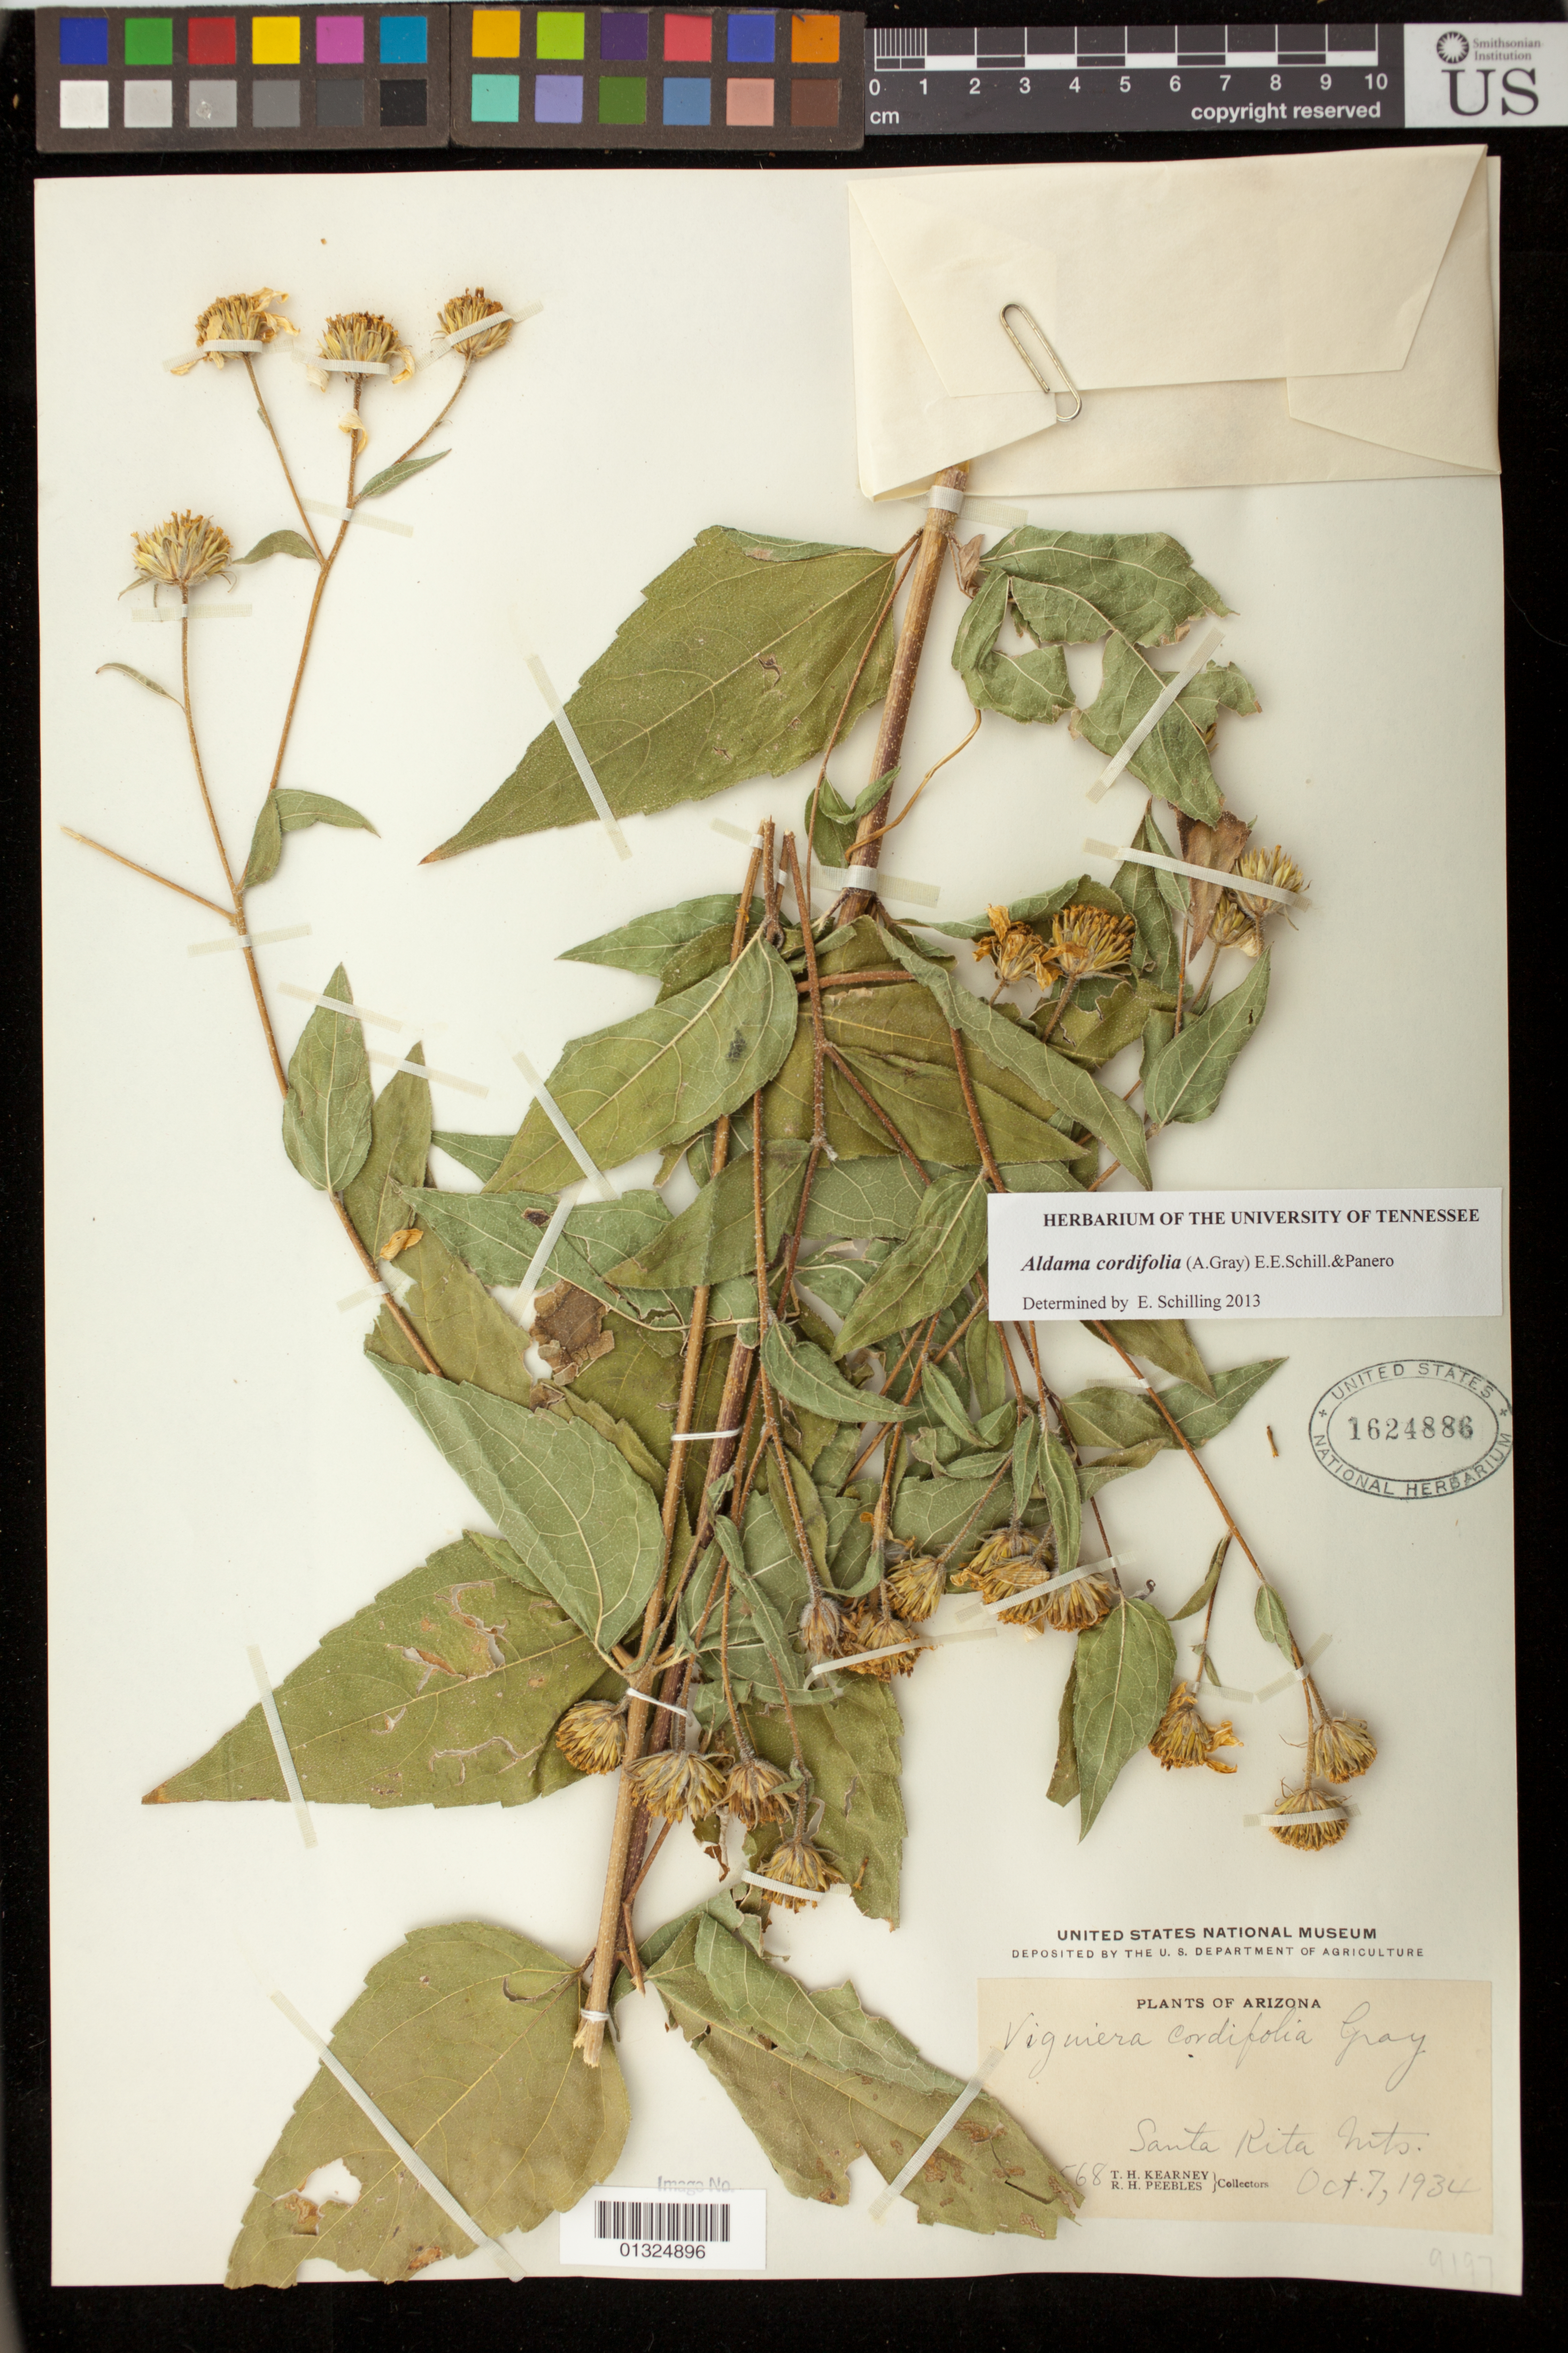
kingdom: Plantae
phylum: Tracheophyta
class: Magnoliopsida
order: Asterales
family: Asteraceae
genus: Aldama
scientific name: Aldama cordifolia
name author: (A. Gray) E.E. Schill. & Panero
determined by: Schilling, E. E.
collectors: T. H. Kearney & R. H. Peebles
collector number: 10568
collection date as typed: Oct. 7, 1934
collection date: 1934-10-07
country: United States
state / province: Arizona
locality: Santa Rita Mountains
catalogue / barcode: US 1624886